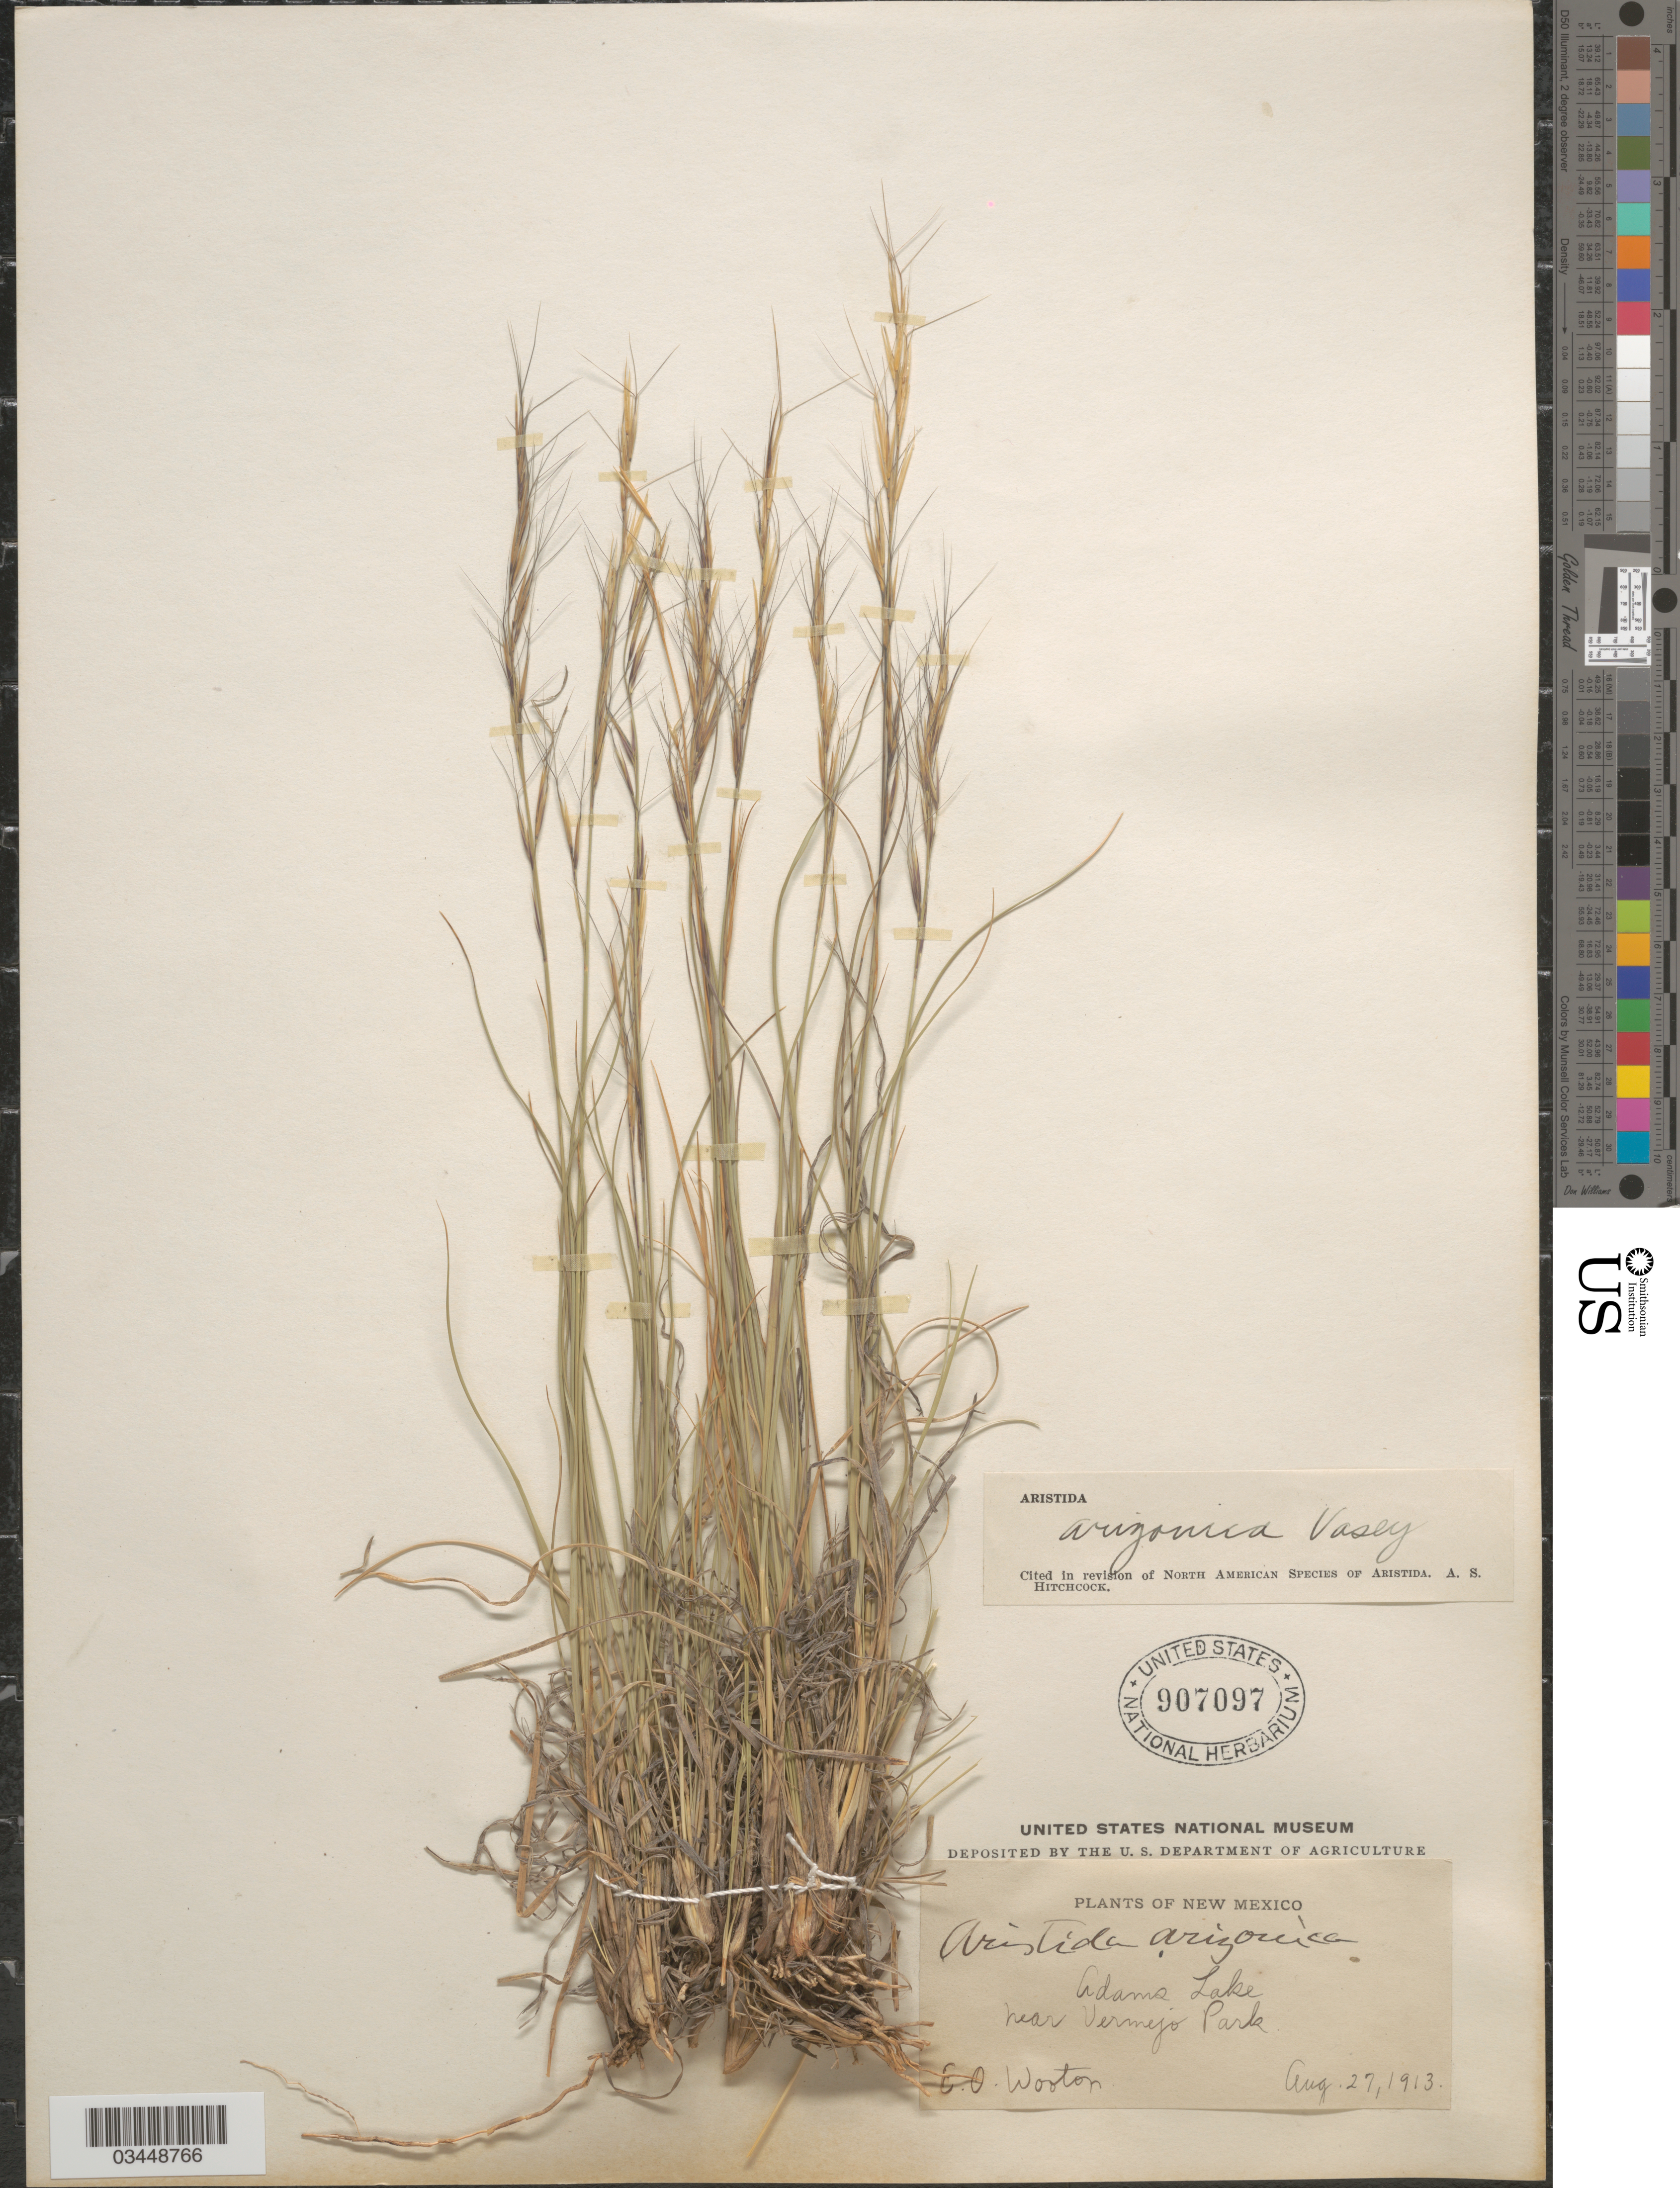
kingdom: Plantae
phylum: Tracheophyta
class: Liliopsida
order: Poales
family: Poaceae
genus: Aristida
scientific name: Aristida arizonica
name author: Vasey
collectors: E. O. Wooton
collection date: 1913-08-27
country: United States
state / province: New Mexico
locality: Adams Lake near Vermejo Park.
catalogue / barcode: US 907097